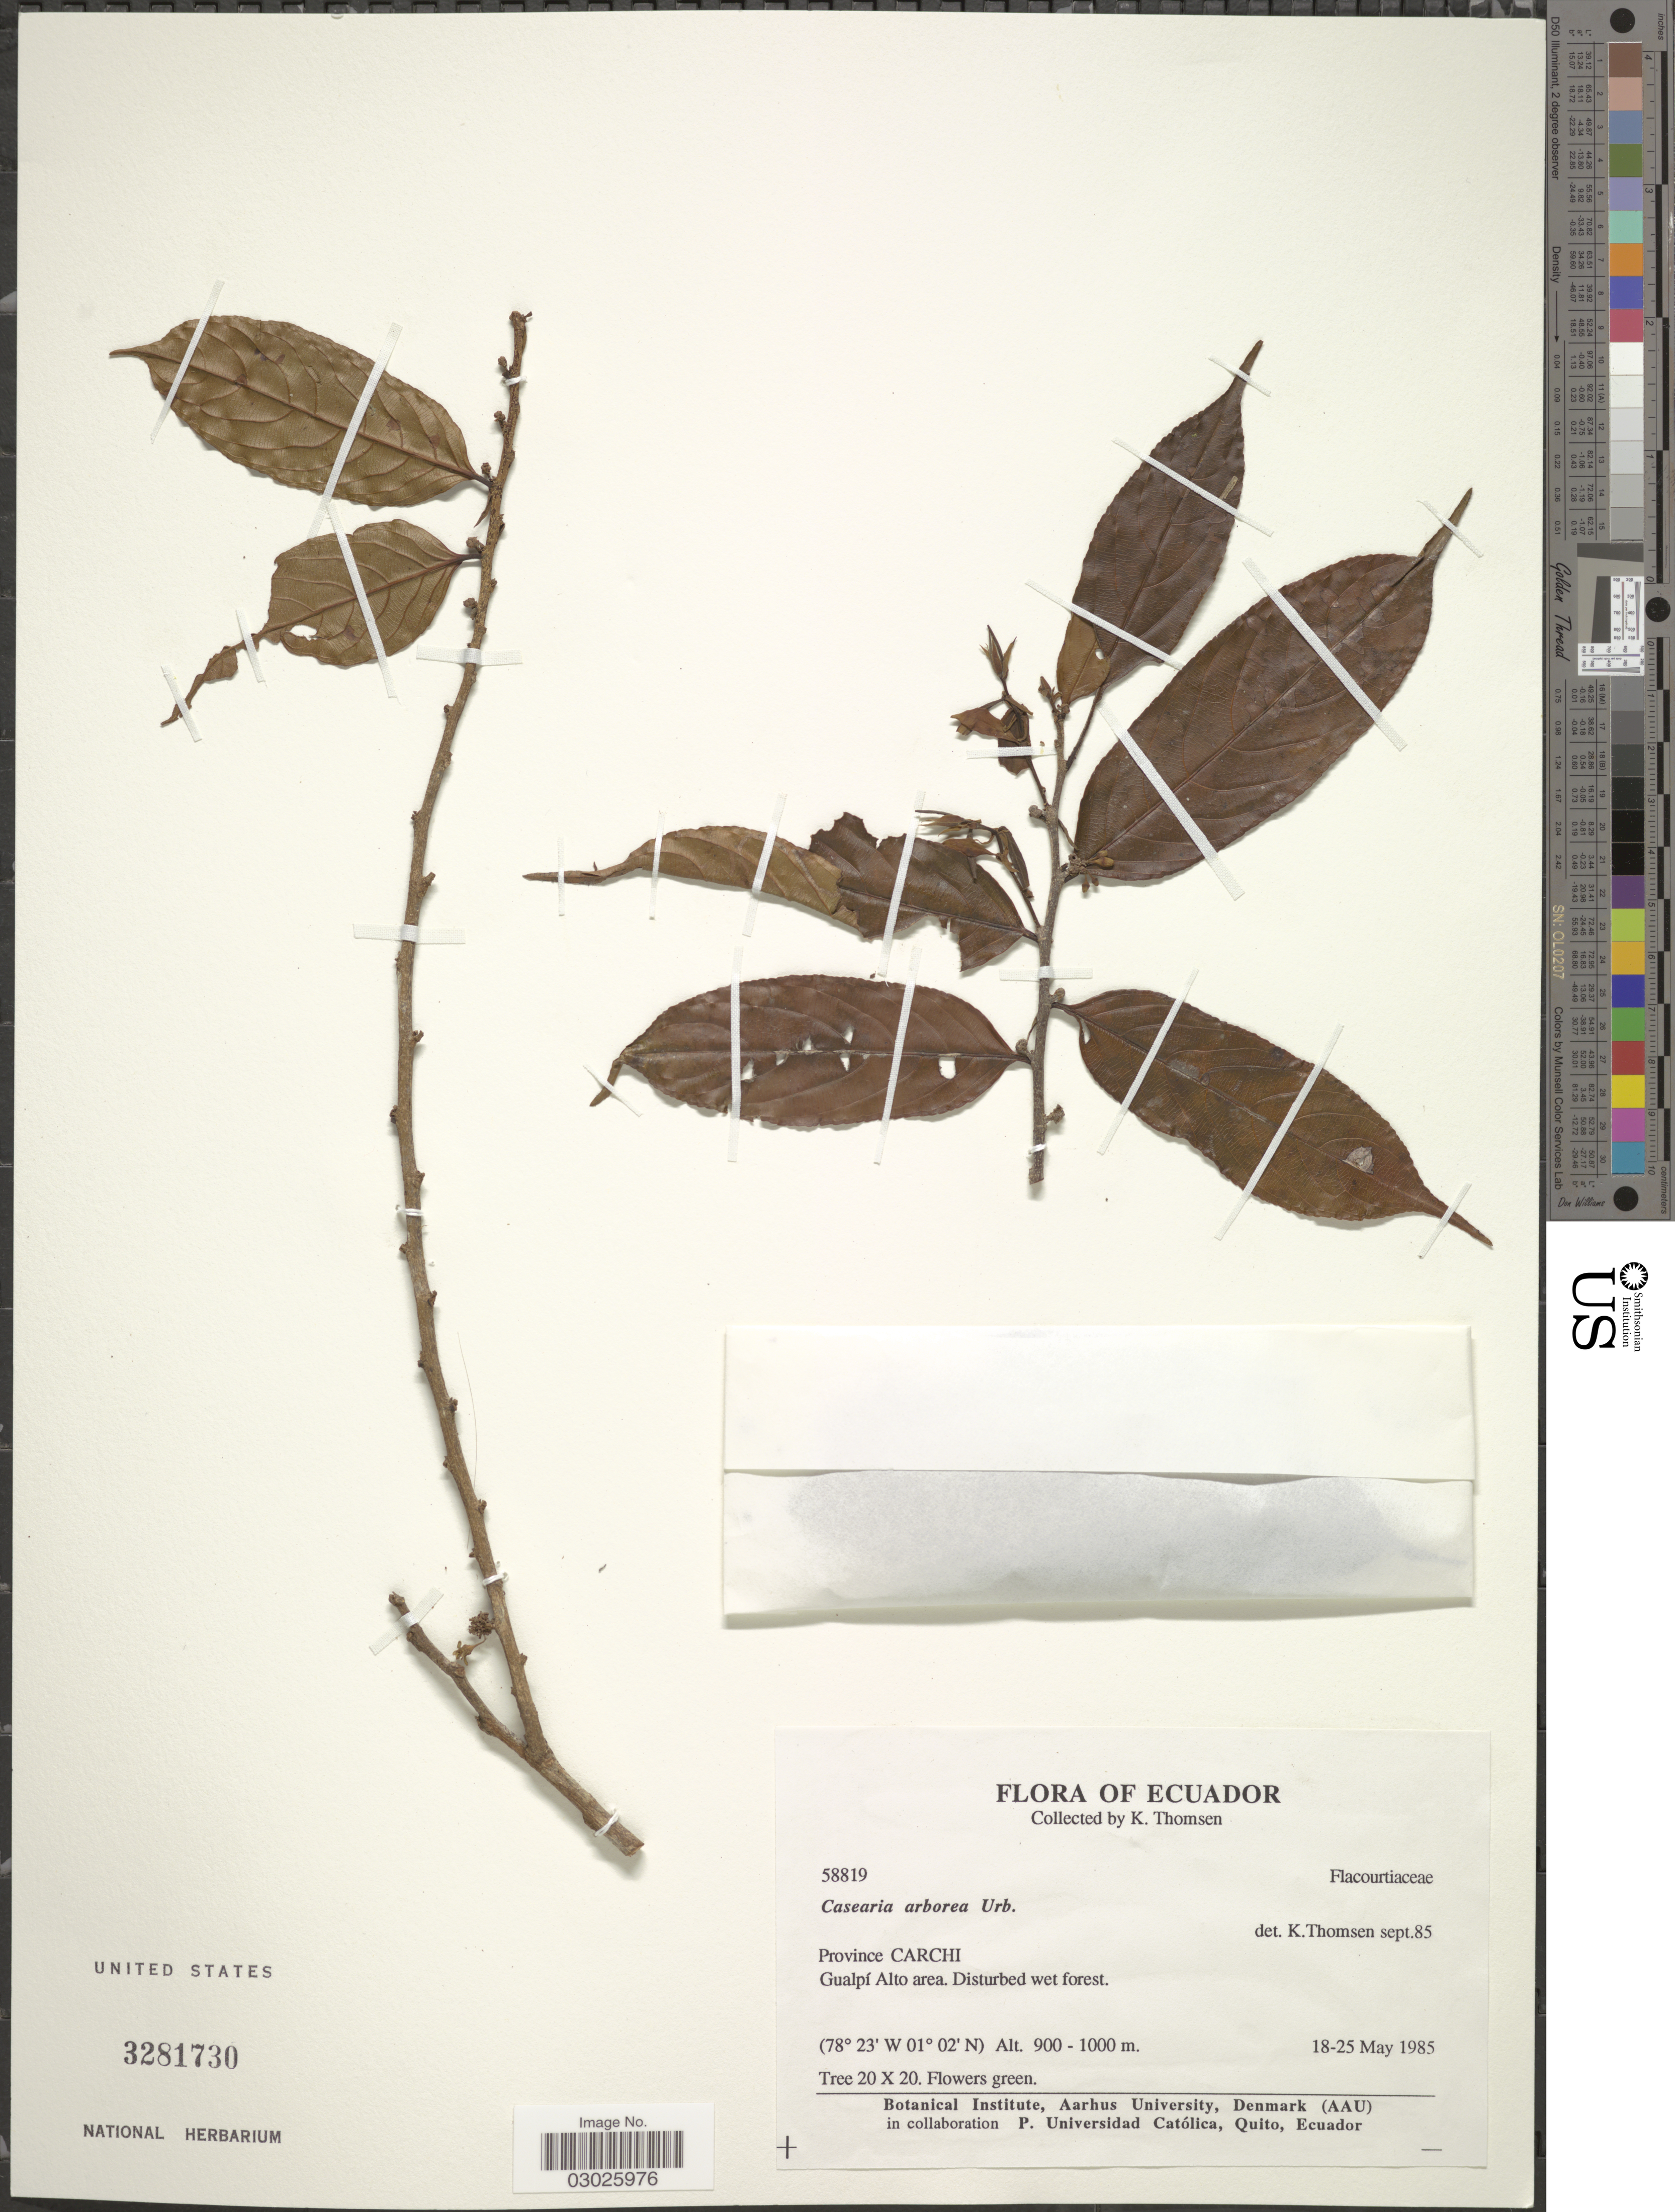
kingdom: Plantae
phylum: Tracheophyta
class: Magnoliopsida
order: Malpighiales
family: Salicaceae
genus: Casearia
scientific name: Casearia arborea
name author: (Rich.) Urb.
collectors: K. Thomsen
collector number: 58819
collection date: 1985-05-18/1985-05-25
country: Ecuador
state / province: Carchi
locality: Gualpí Alto area. Disturbed wet forest.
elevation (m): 900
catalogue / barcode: US 3281730